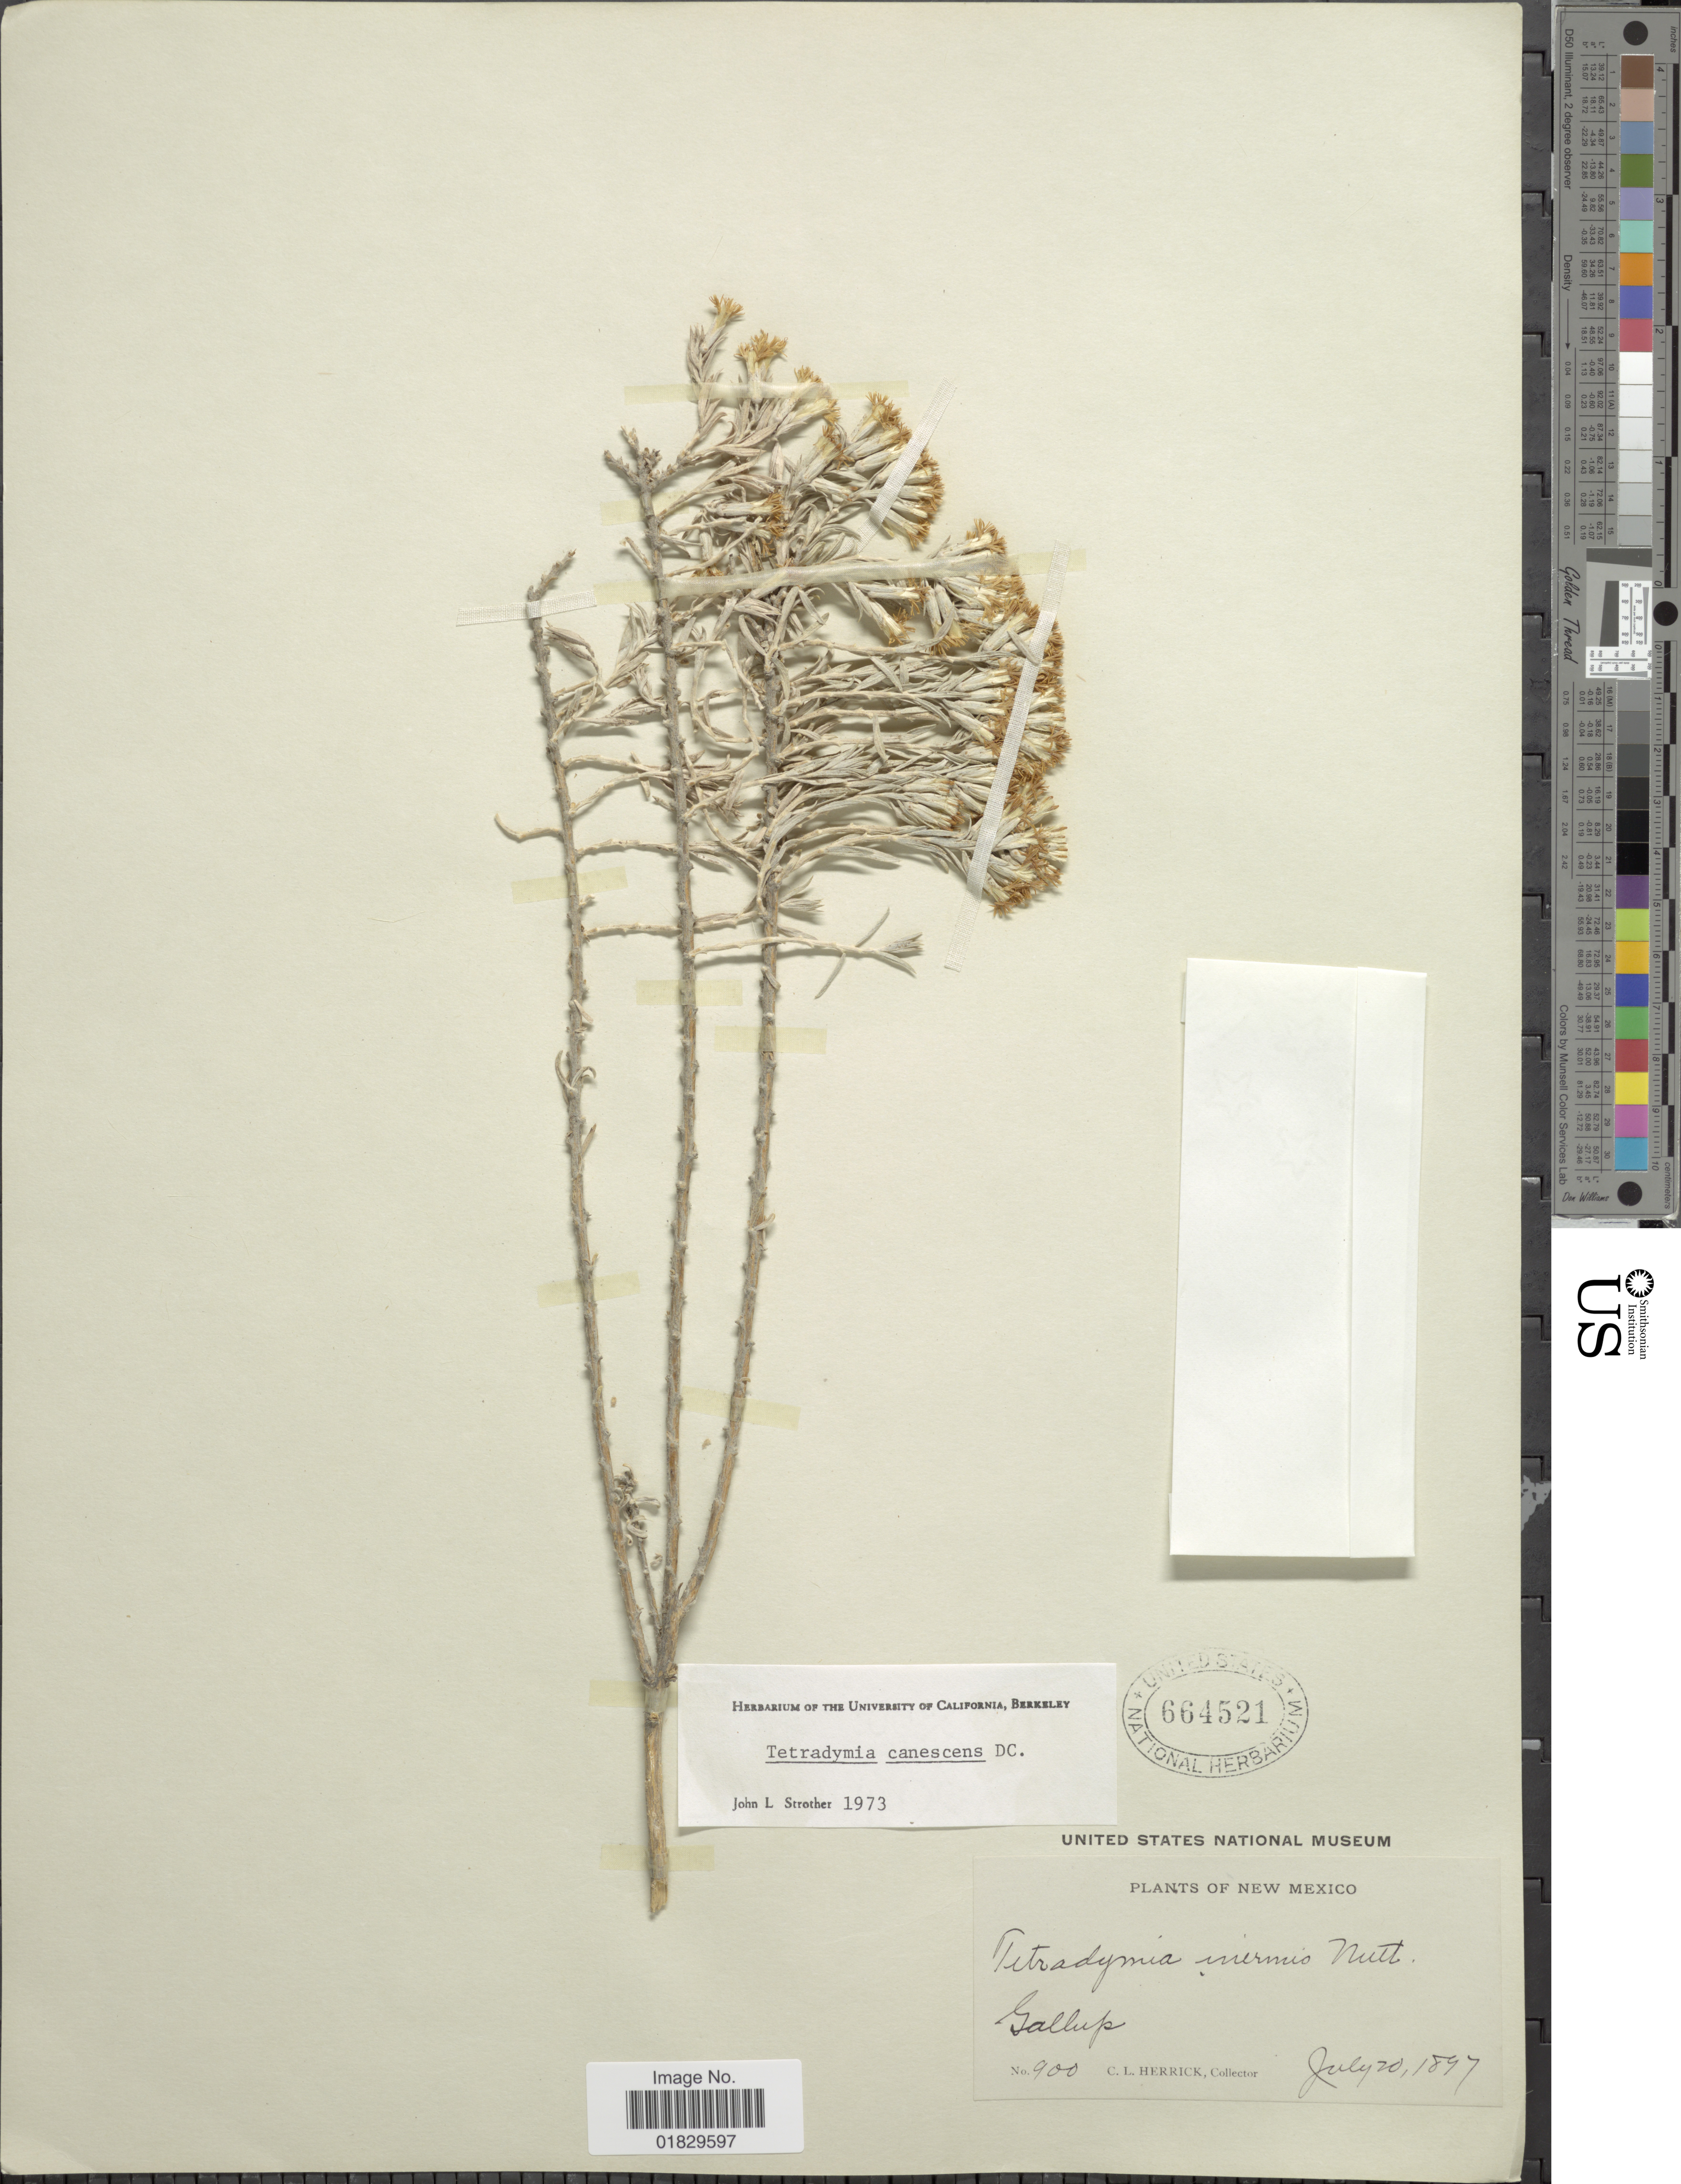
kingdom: Plantae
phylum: Tracheophyta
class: Magnoliopsida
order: Asterales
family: Asteraceae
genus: Tetradymia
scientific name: Tetradymia canescens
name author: DC.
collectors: C. Herrick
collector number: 900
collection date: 1897-07-20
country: United States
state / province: New Mexico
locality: Gallup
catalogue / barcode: US 664521